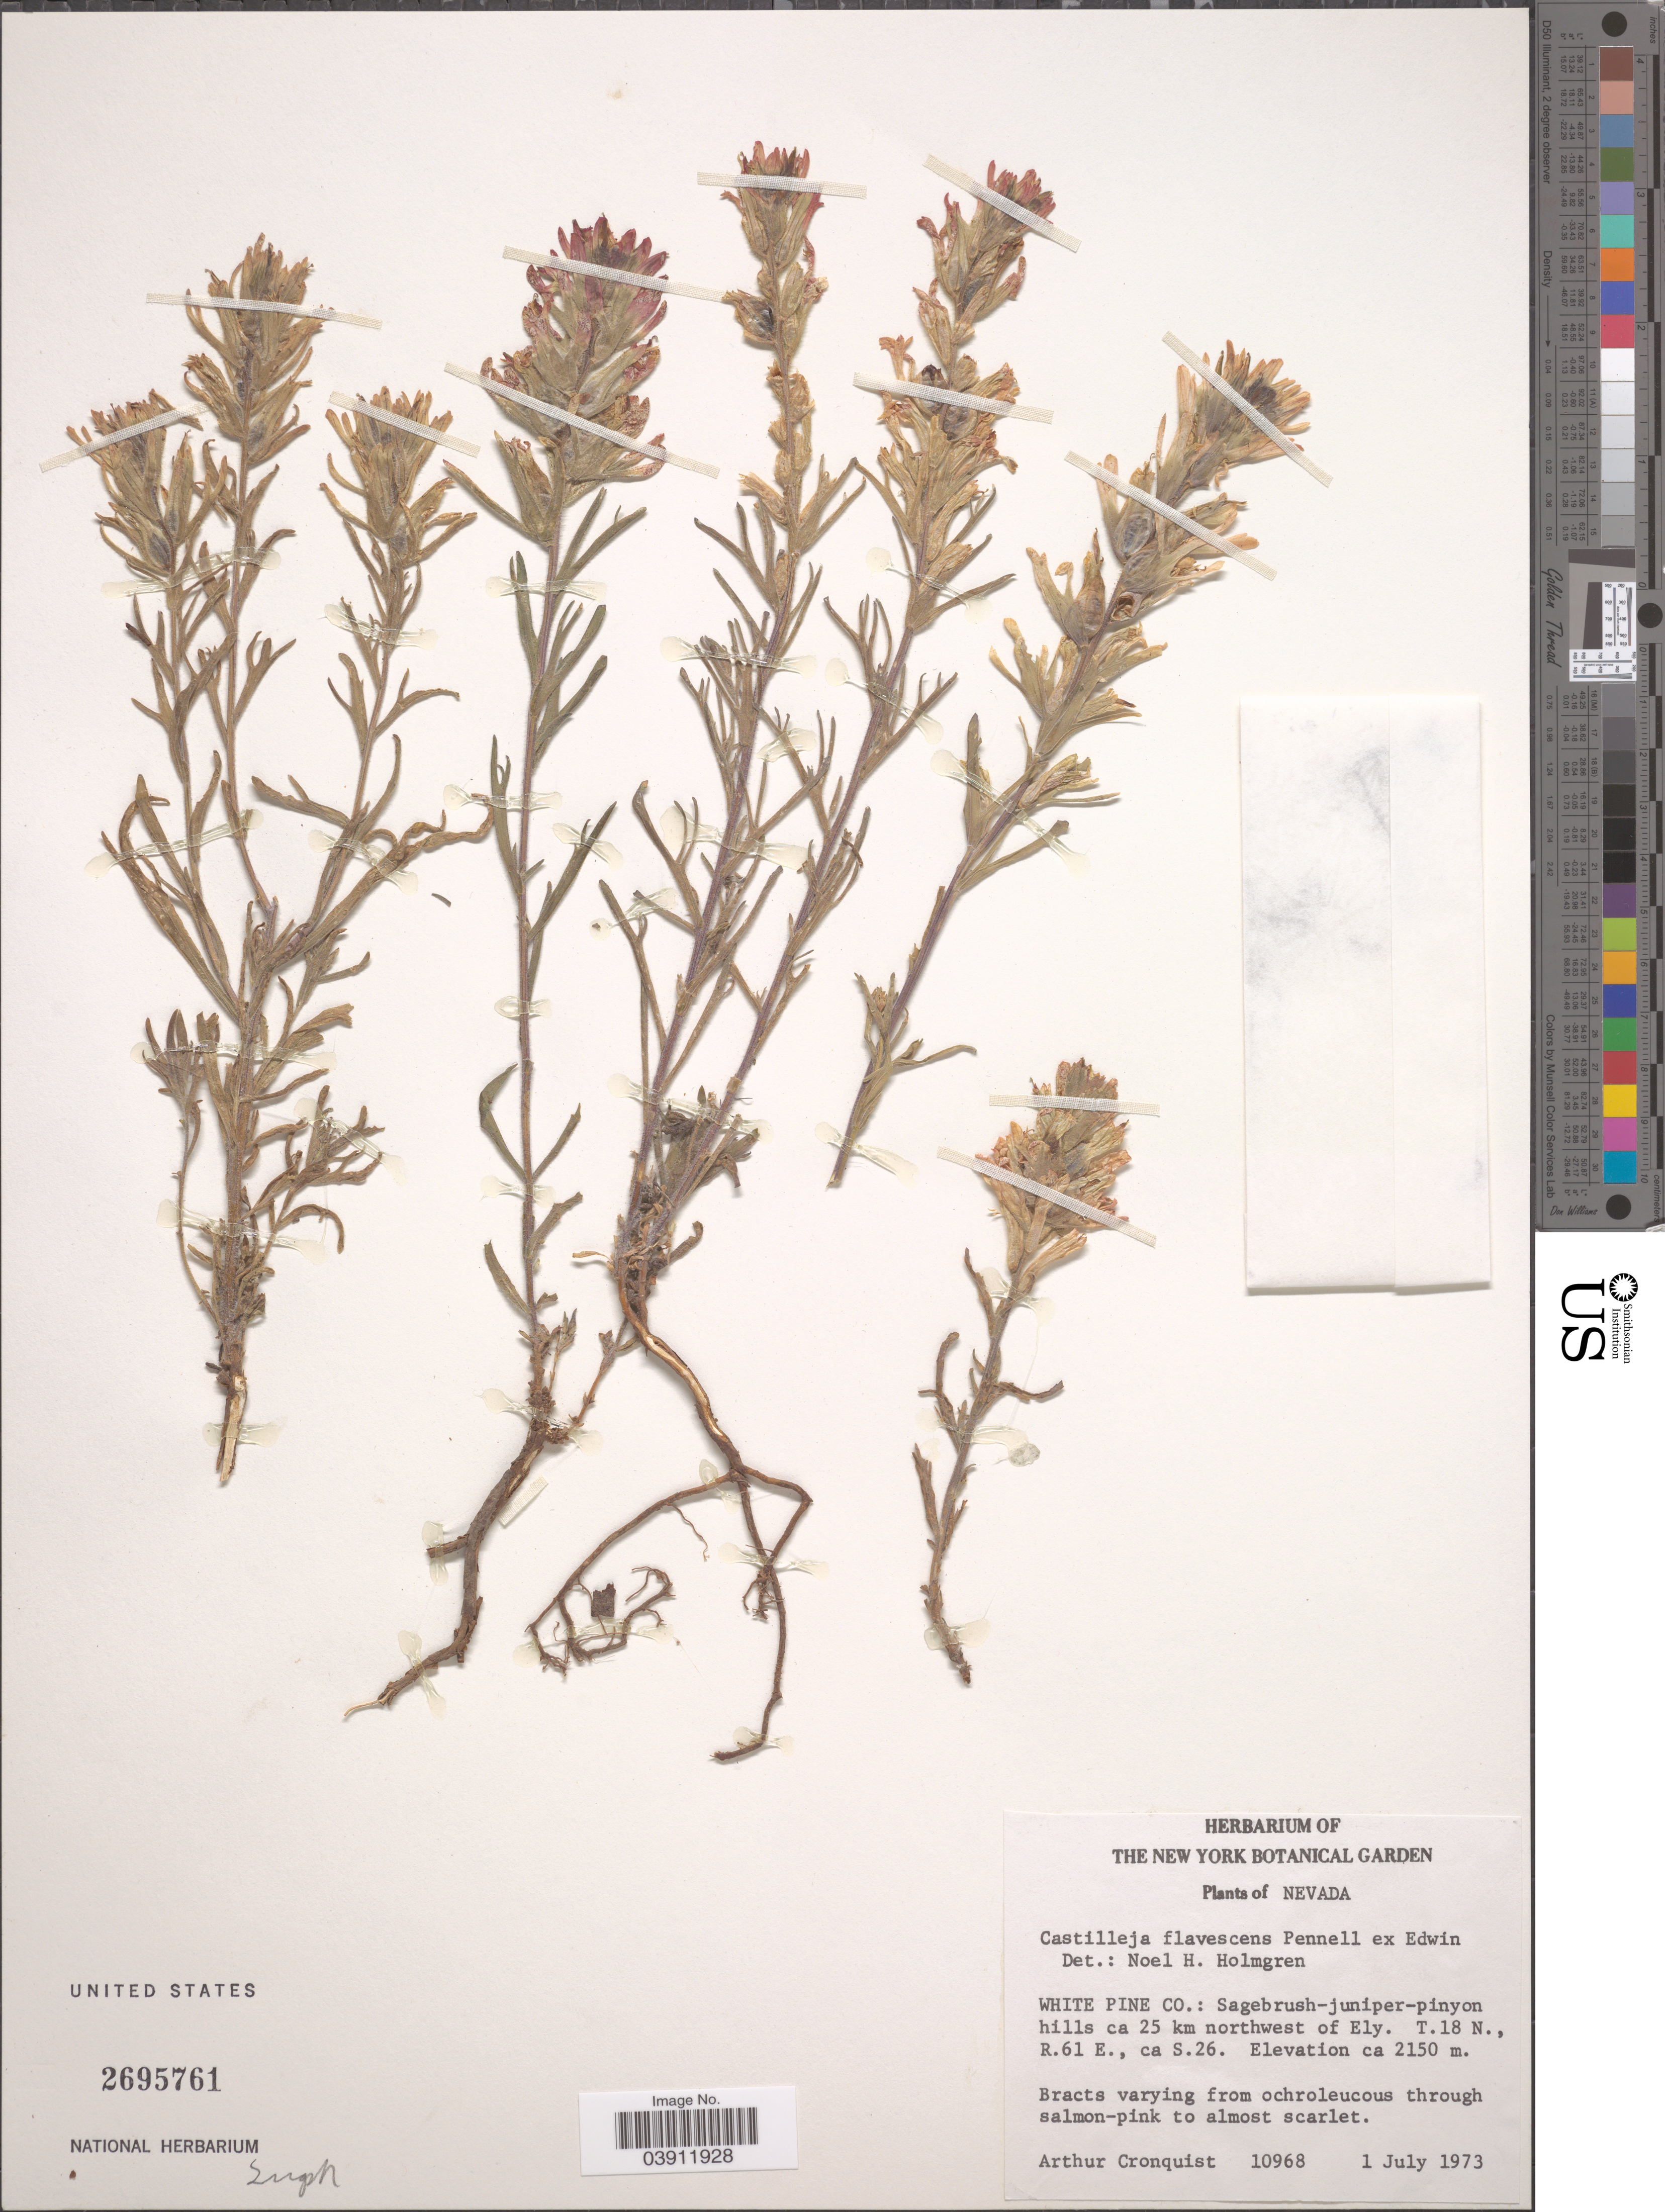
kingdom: Plantae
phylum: Tracheophyta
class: Magnoliopsida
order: Lamiales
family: Orobanchaceae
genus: Castilleja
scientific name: Castilleja flavescens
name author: Pennell ex Edwin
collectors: A. J. Cronquist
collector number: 10968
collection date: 1973-07-01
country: United States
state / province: Nevada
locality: White Pine Co.: Sagebrush-juniper-pinyon hills ca 25 km northwest of Ely. T. 18 N., R. 61 E., ca. S. 26.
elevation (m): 2150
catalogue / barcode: US 2695761